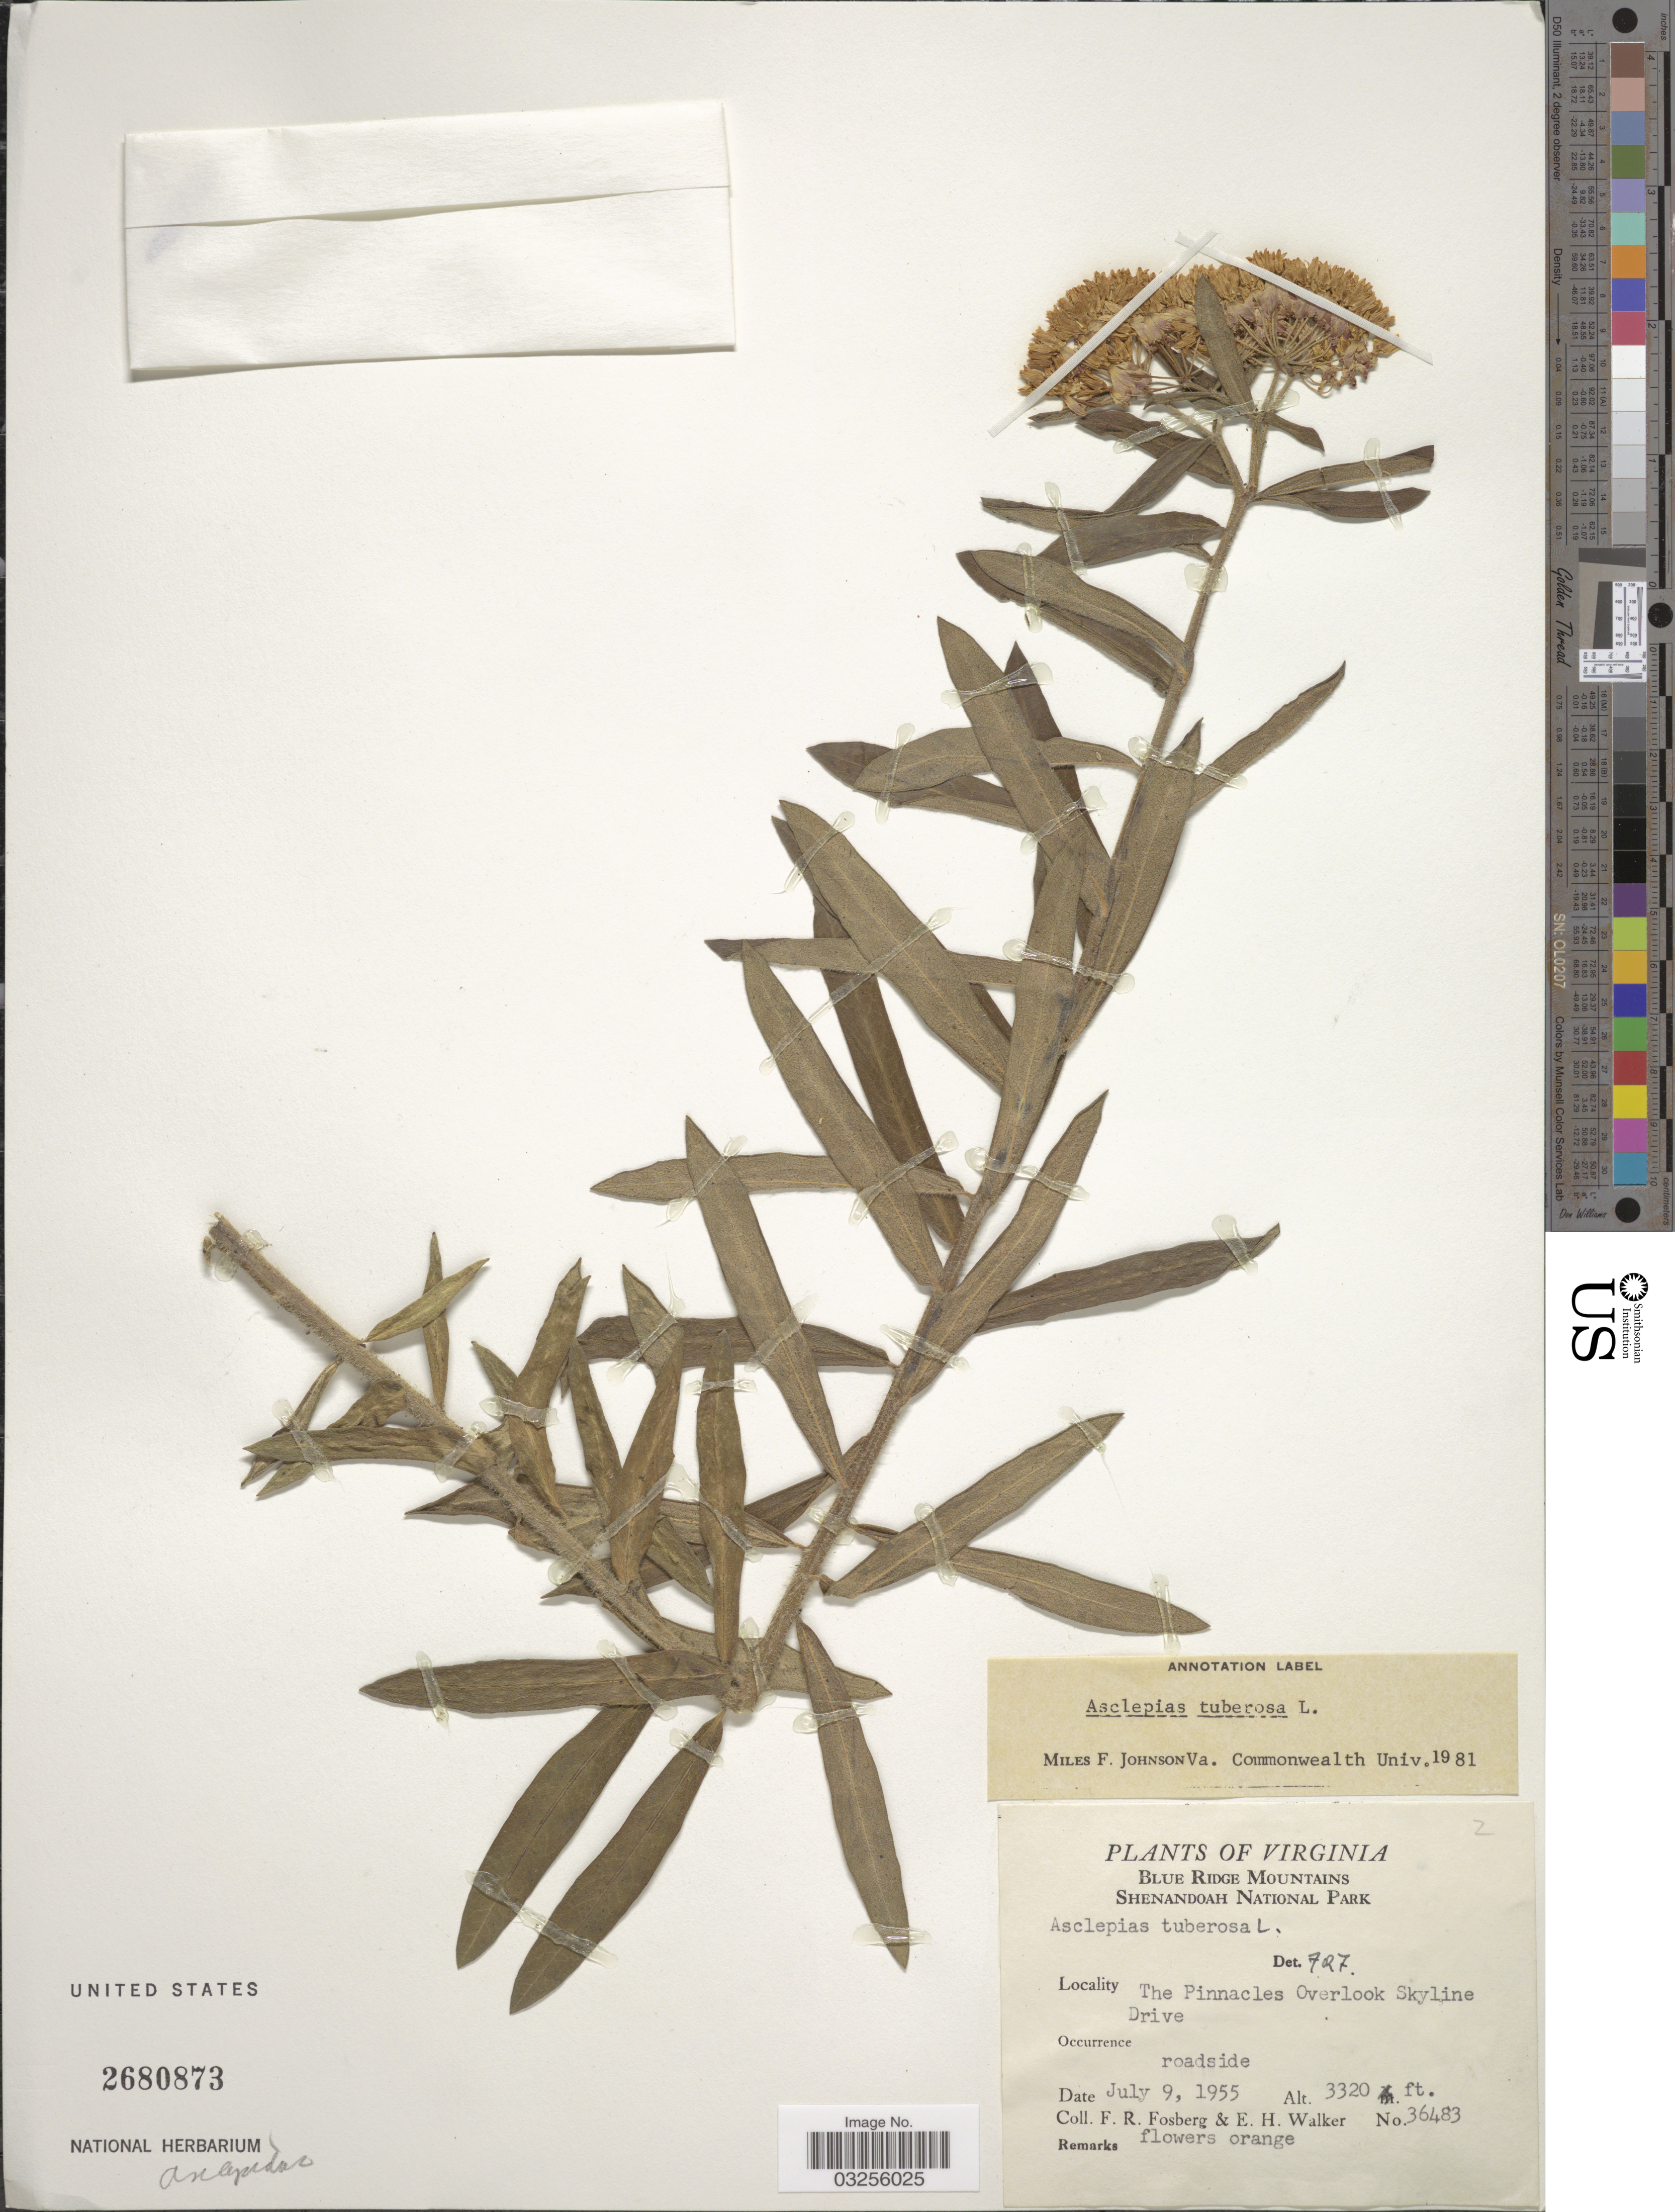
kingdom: Plantae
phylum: Tracheophyta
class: Magnoliopsida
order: Gentianales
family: Apocynaceae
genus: Asclepias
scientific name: Asclepias tuberosa subsp. tuberosa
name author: L.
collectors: F. R. Fosberg & E. H. Walker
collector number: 36483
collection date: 1955-07-09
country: United States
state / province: Virginia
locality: Blue Ridge Mountains. Shenandoah National Park. The Pinnacles Overlook Skyline Drive.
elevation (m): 1012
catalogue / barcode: US 2680873